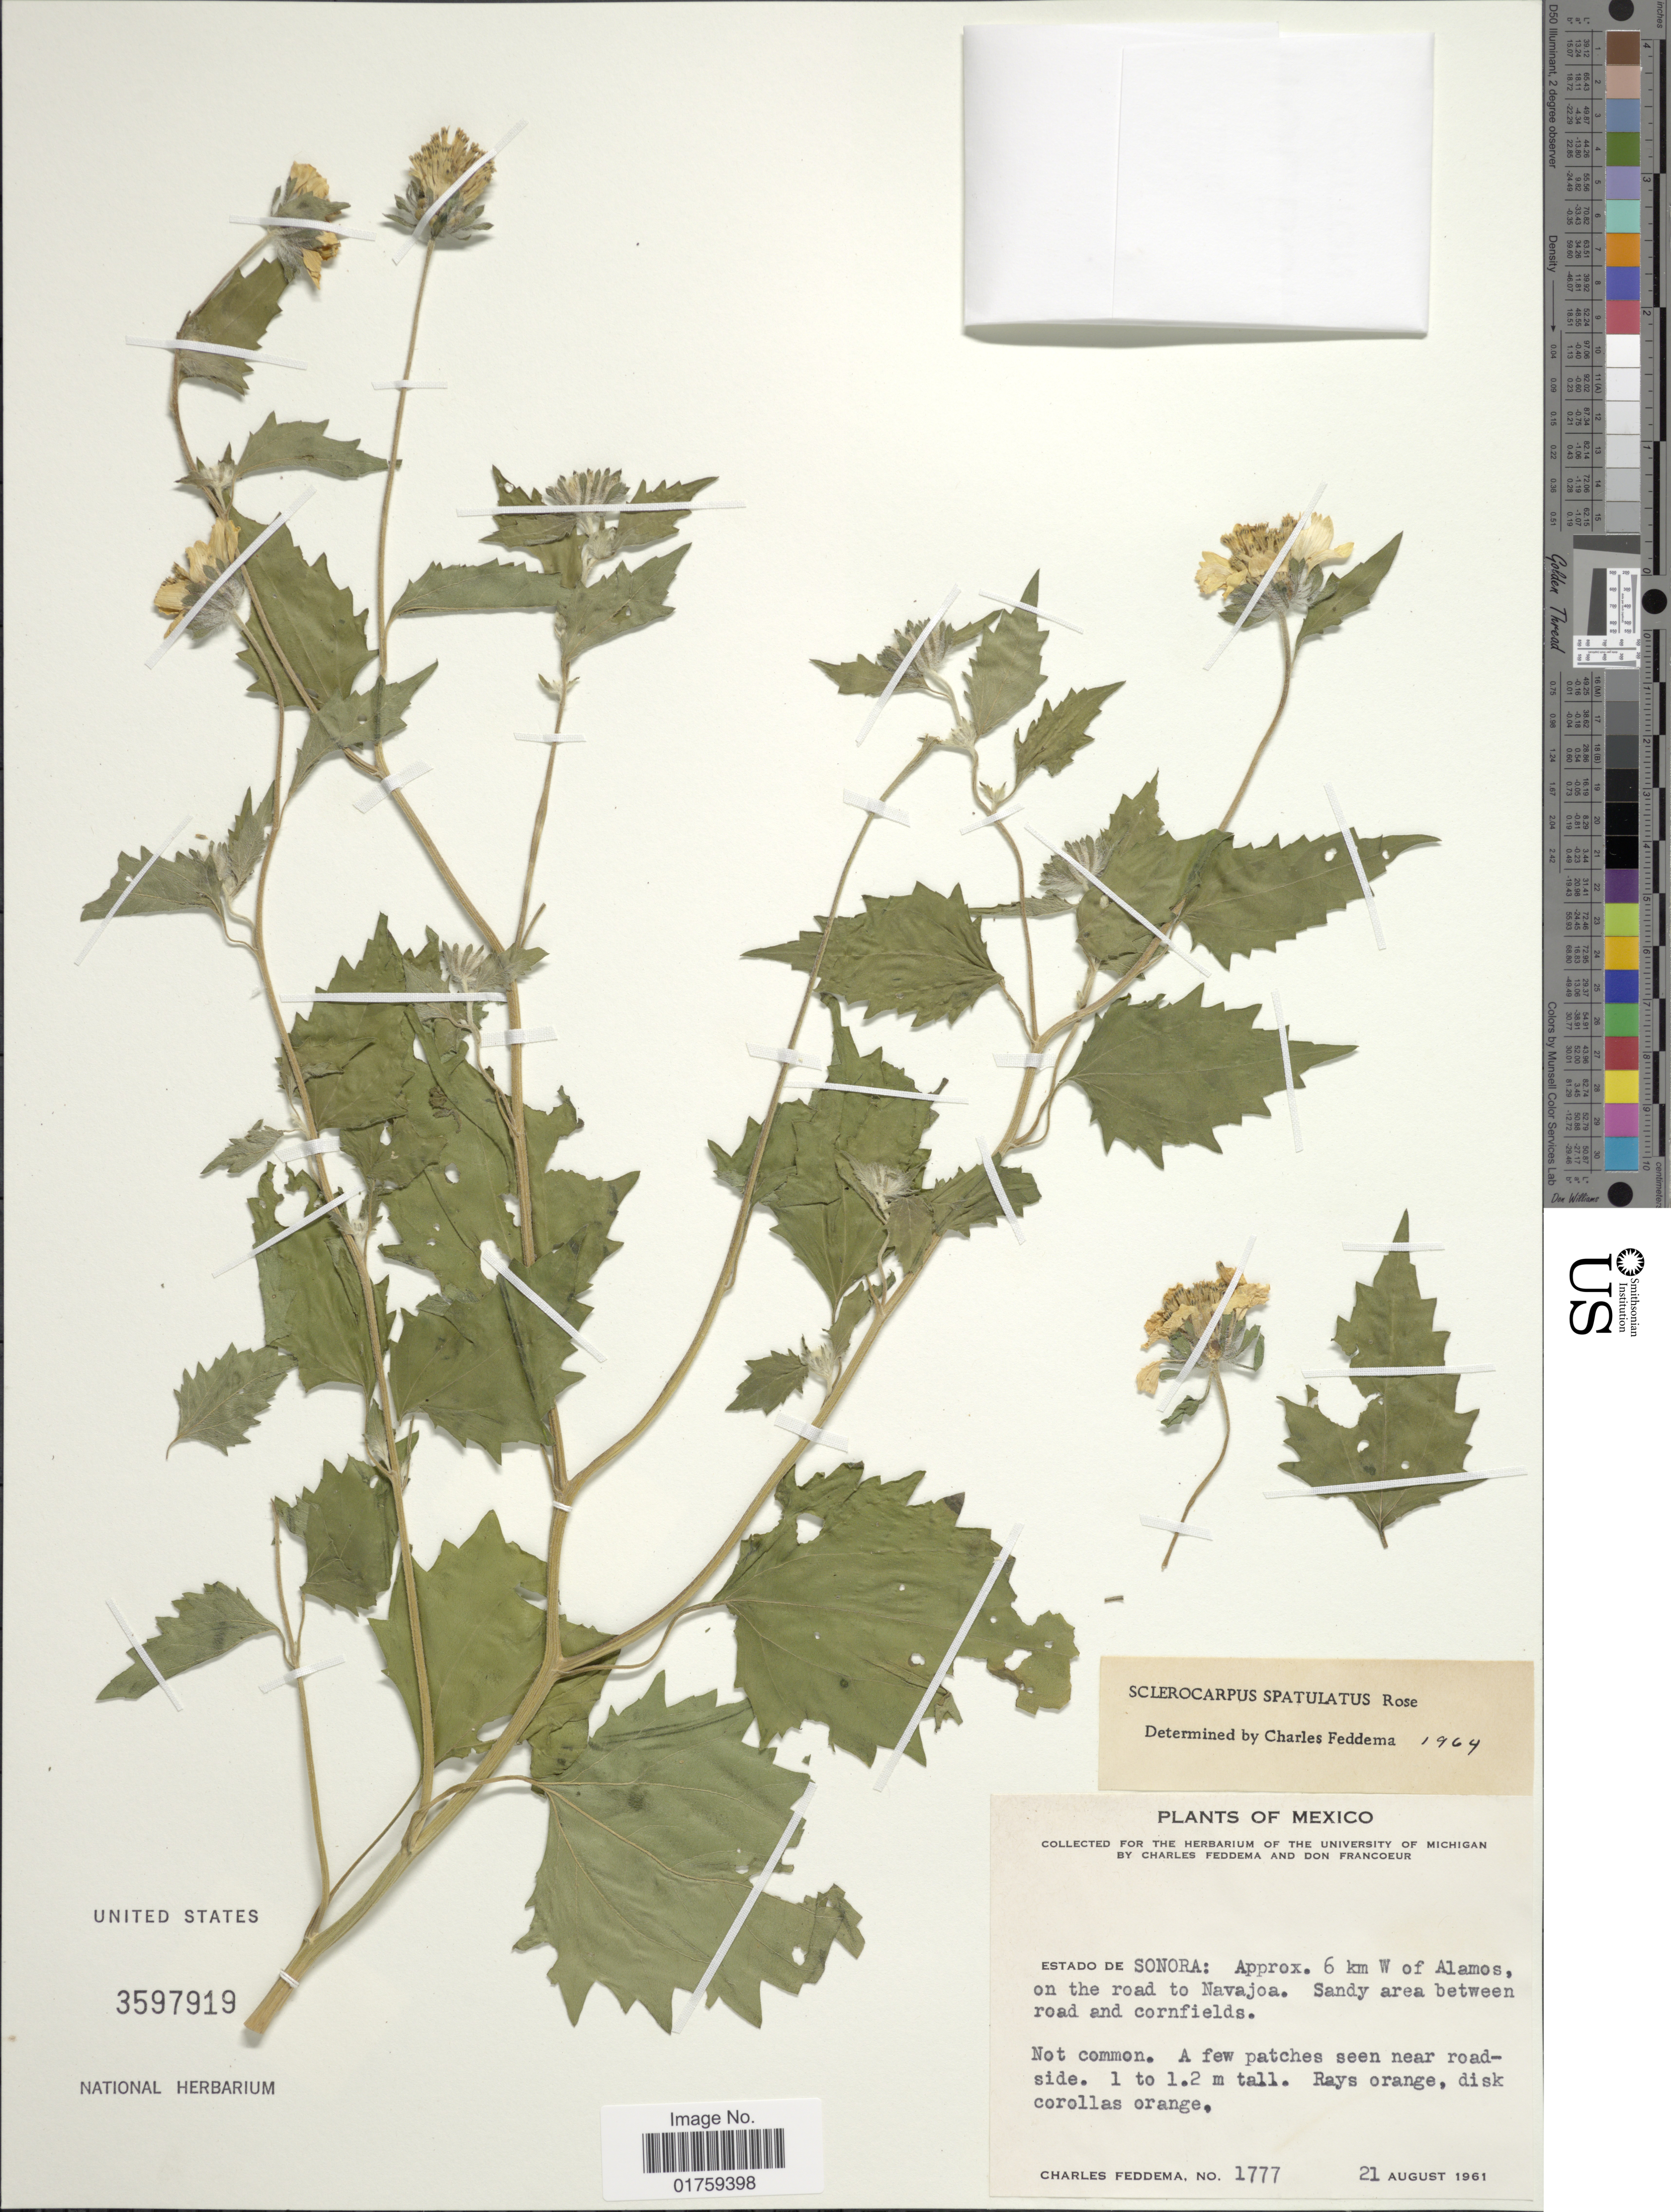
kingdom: Plantae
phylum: Tracheophyta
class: Magnoliopsida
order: Asterales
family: Asteraceae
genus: Sclerocarpus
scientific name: Sclerocarpus spatulatus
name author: Rose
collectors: C. Feddema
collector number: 1777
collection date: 1961-08-21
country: Mexico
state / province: Sonora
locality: Estado de Sonora: Approx. 6 km W of Alamos on the orad to Navajoa. Sandy area between road and cornfield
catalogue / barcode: US 3597919